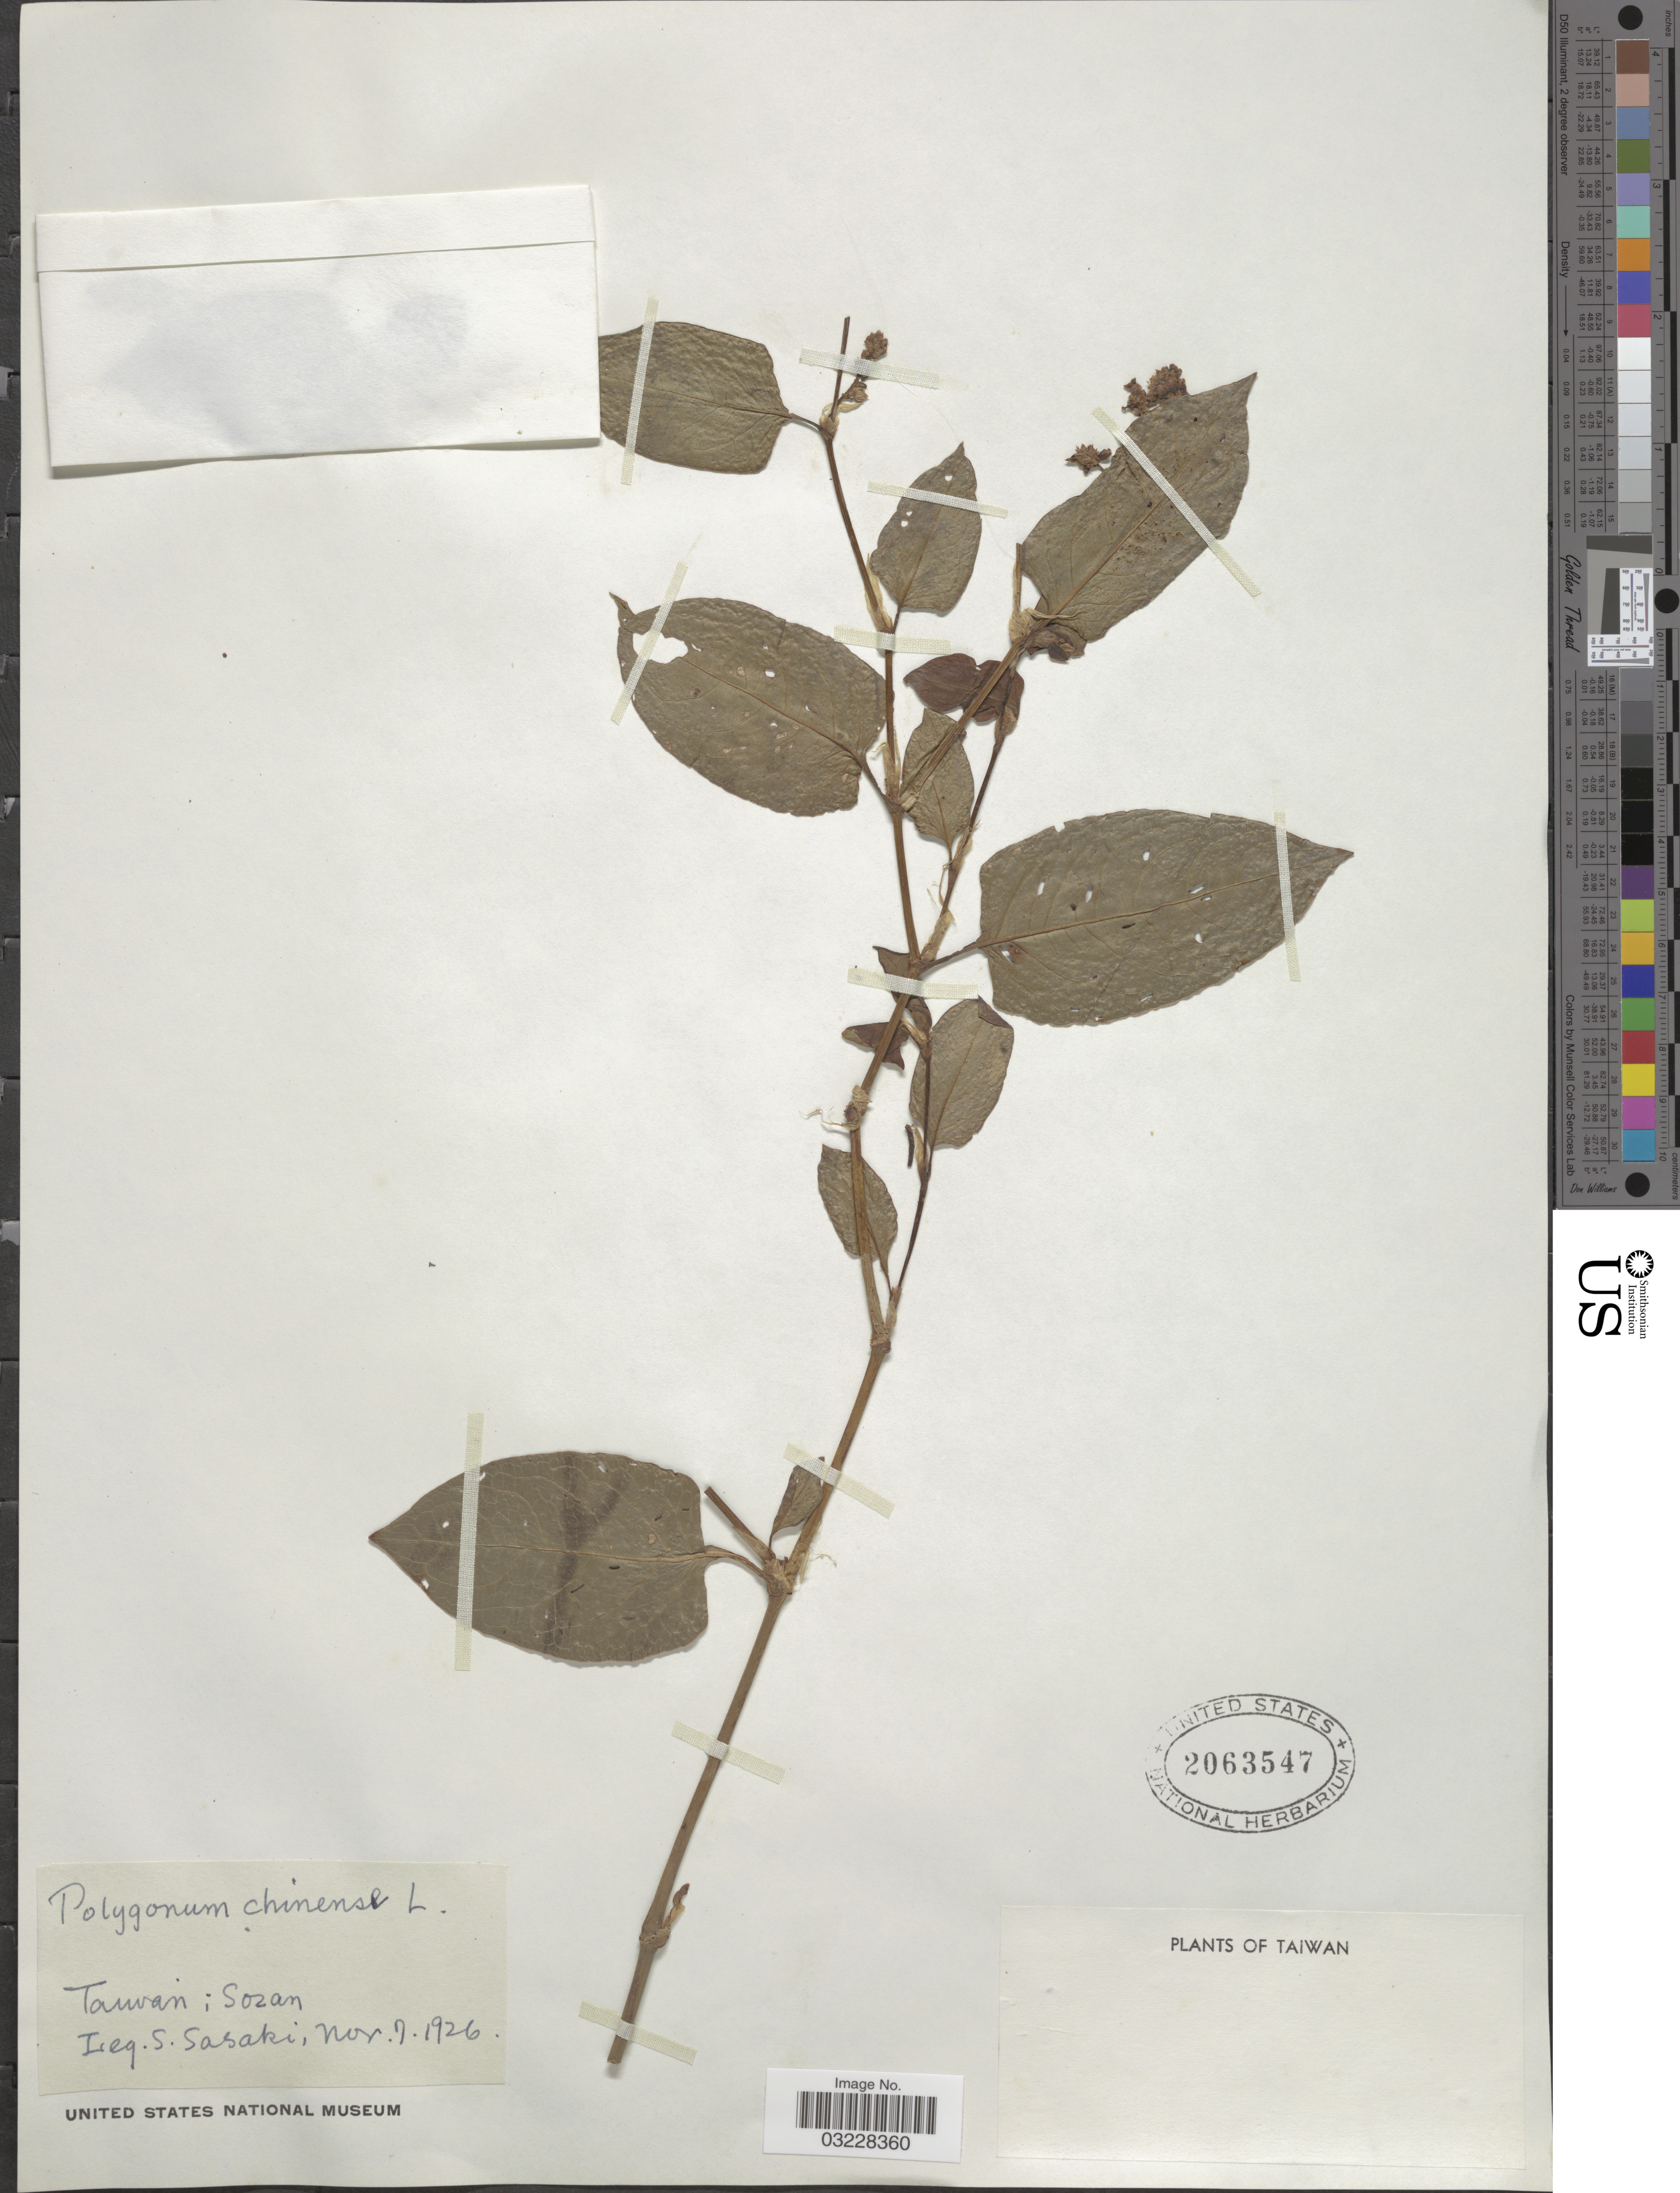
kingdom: Plantae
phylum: Tracheophyta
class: Magnoliopsida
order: Caryophyllales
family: Polygonaceae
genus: Polygonum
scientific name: Polygonum chinense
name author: L.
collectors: S. Sasaki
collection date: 1926-11-07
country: Taiwan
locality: Sozan.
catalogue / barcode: US 2063547